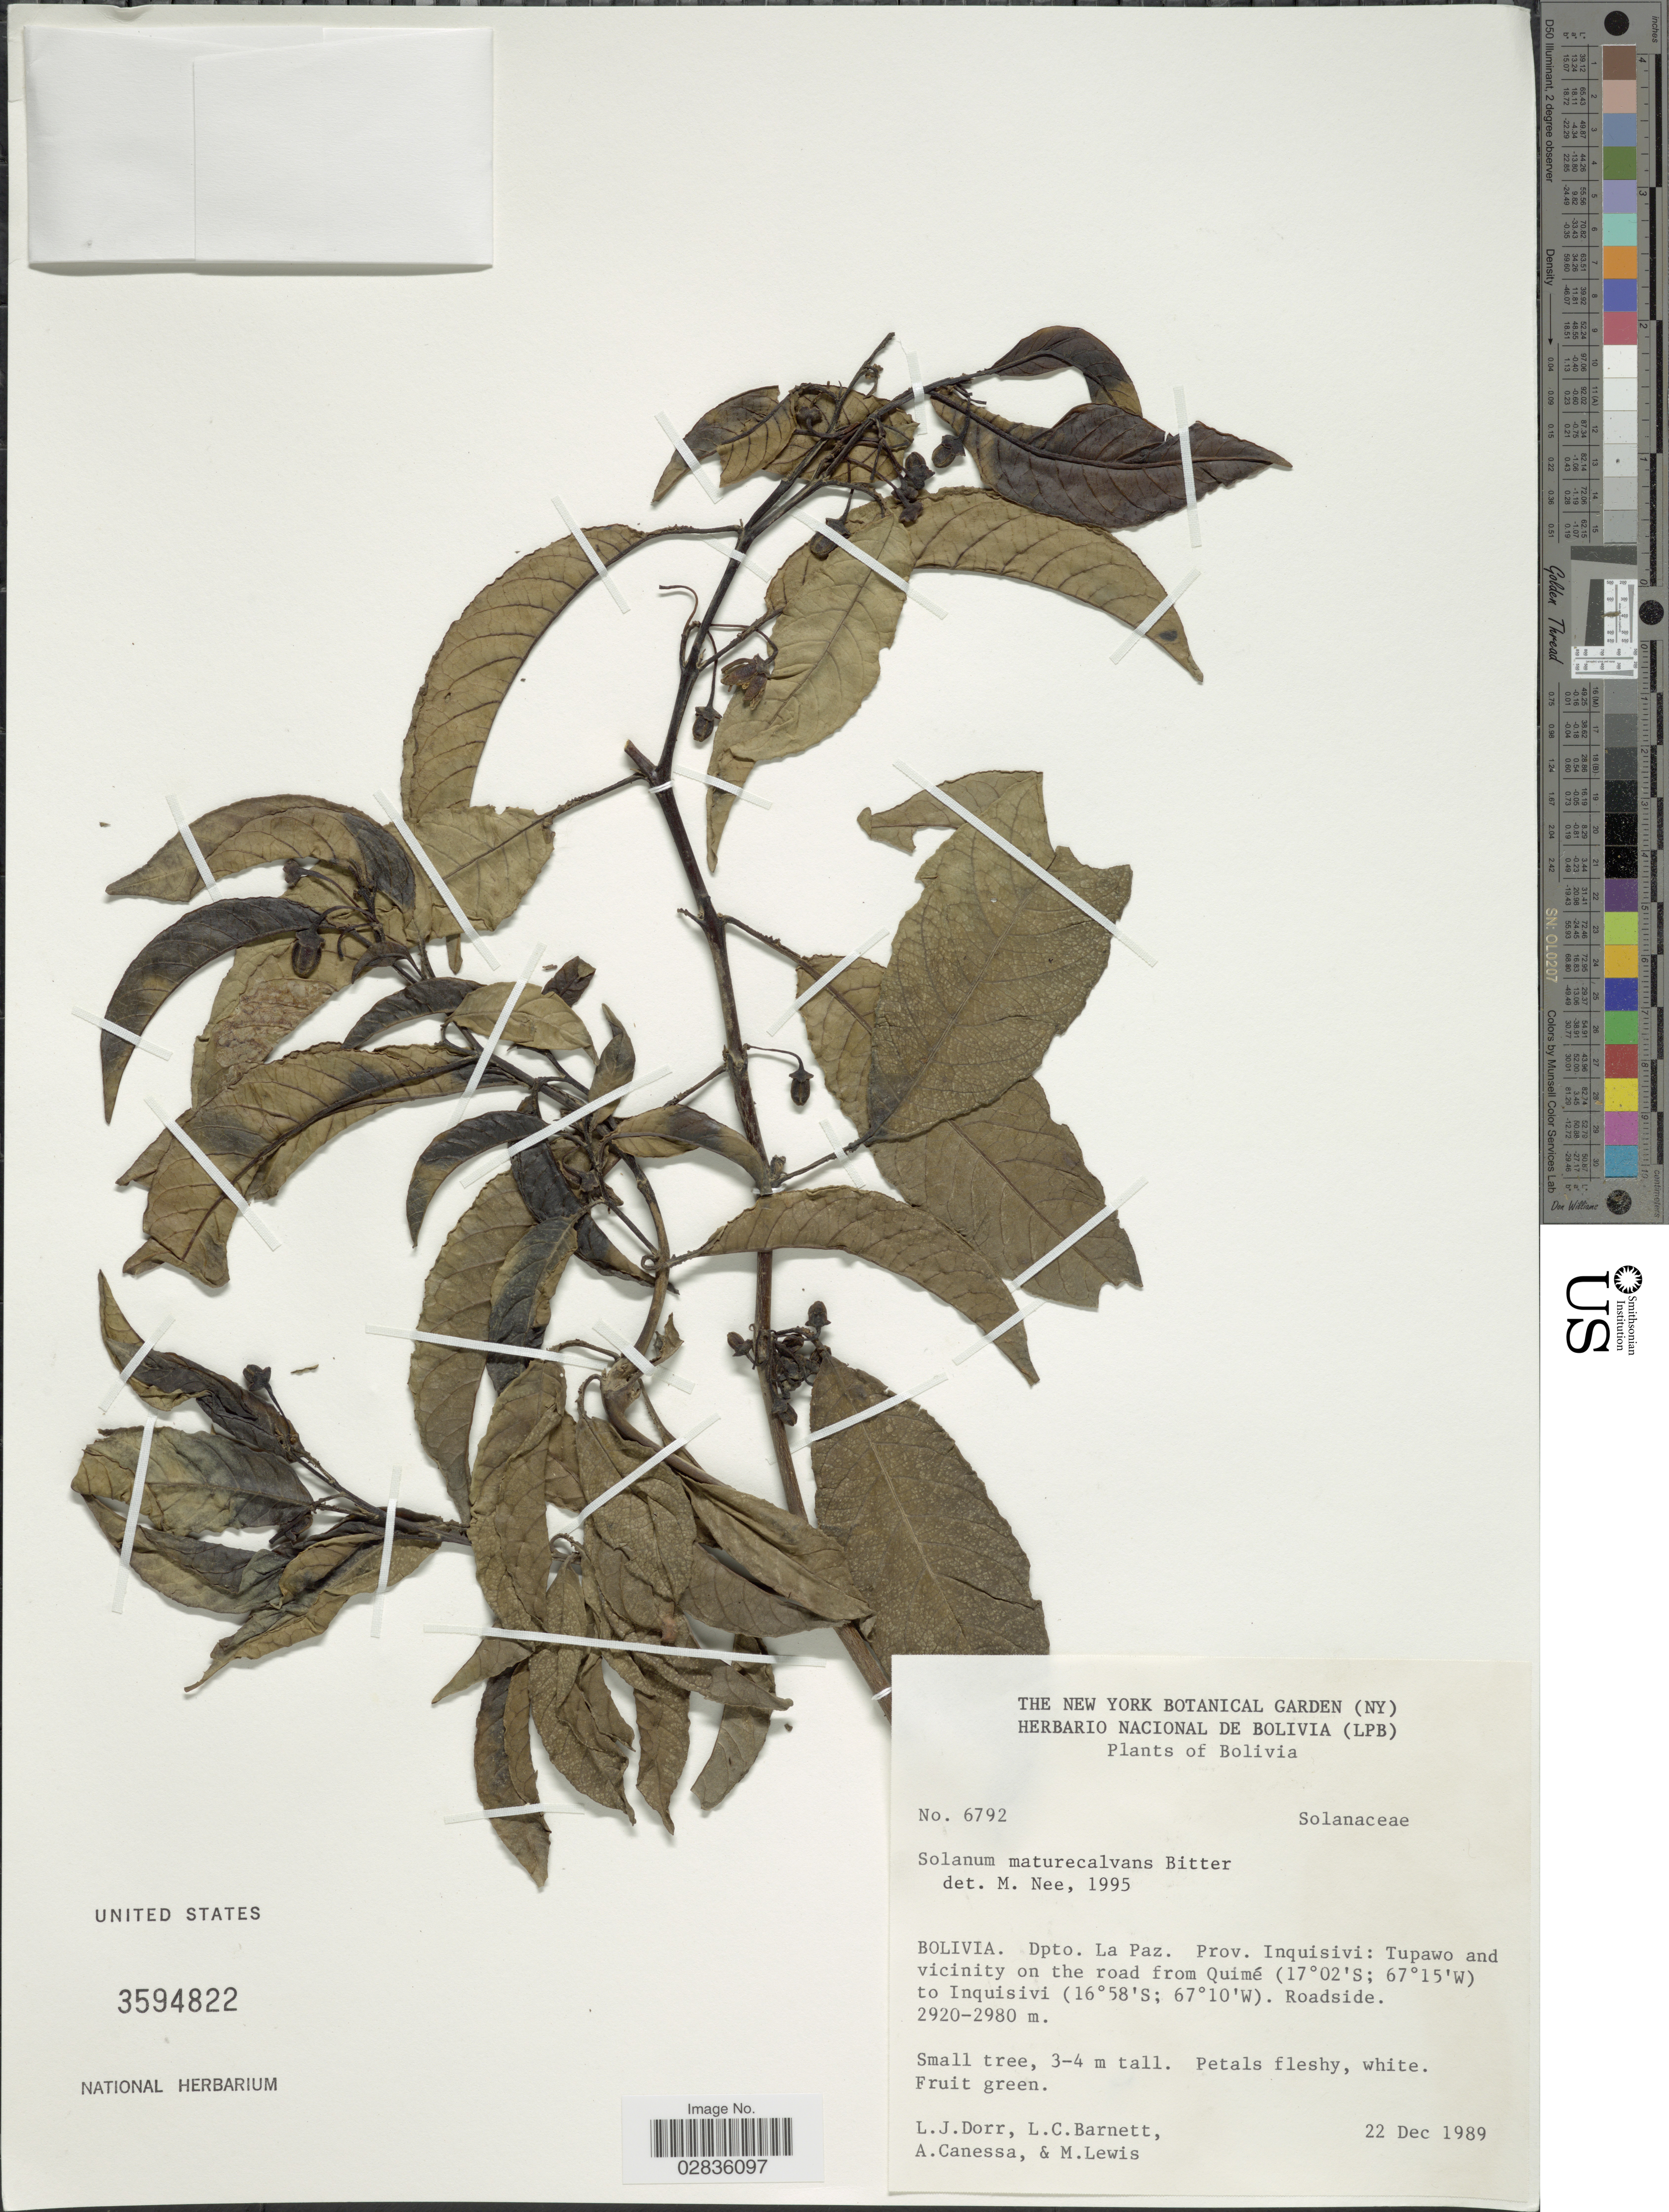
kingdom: Plantae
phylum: Tracheophyta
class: Magnoliopsida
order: Solanales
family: Solanaceae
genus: Solanum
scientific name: Solanum maturecalvans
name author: Bitter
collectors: L. J. Dorr, L. C. Barnett, A. Canessa & M. Lewis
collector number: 6792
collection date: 1989-12-22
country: Bolivia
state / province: La Paz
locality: Dpto. La Paz. Prov. Inquisivi: Tupawo and vicinity on the road from Quimé to Inquisivi.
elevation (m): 2920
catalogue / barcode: US 3594822